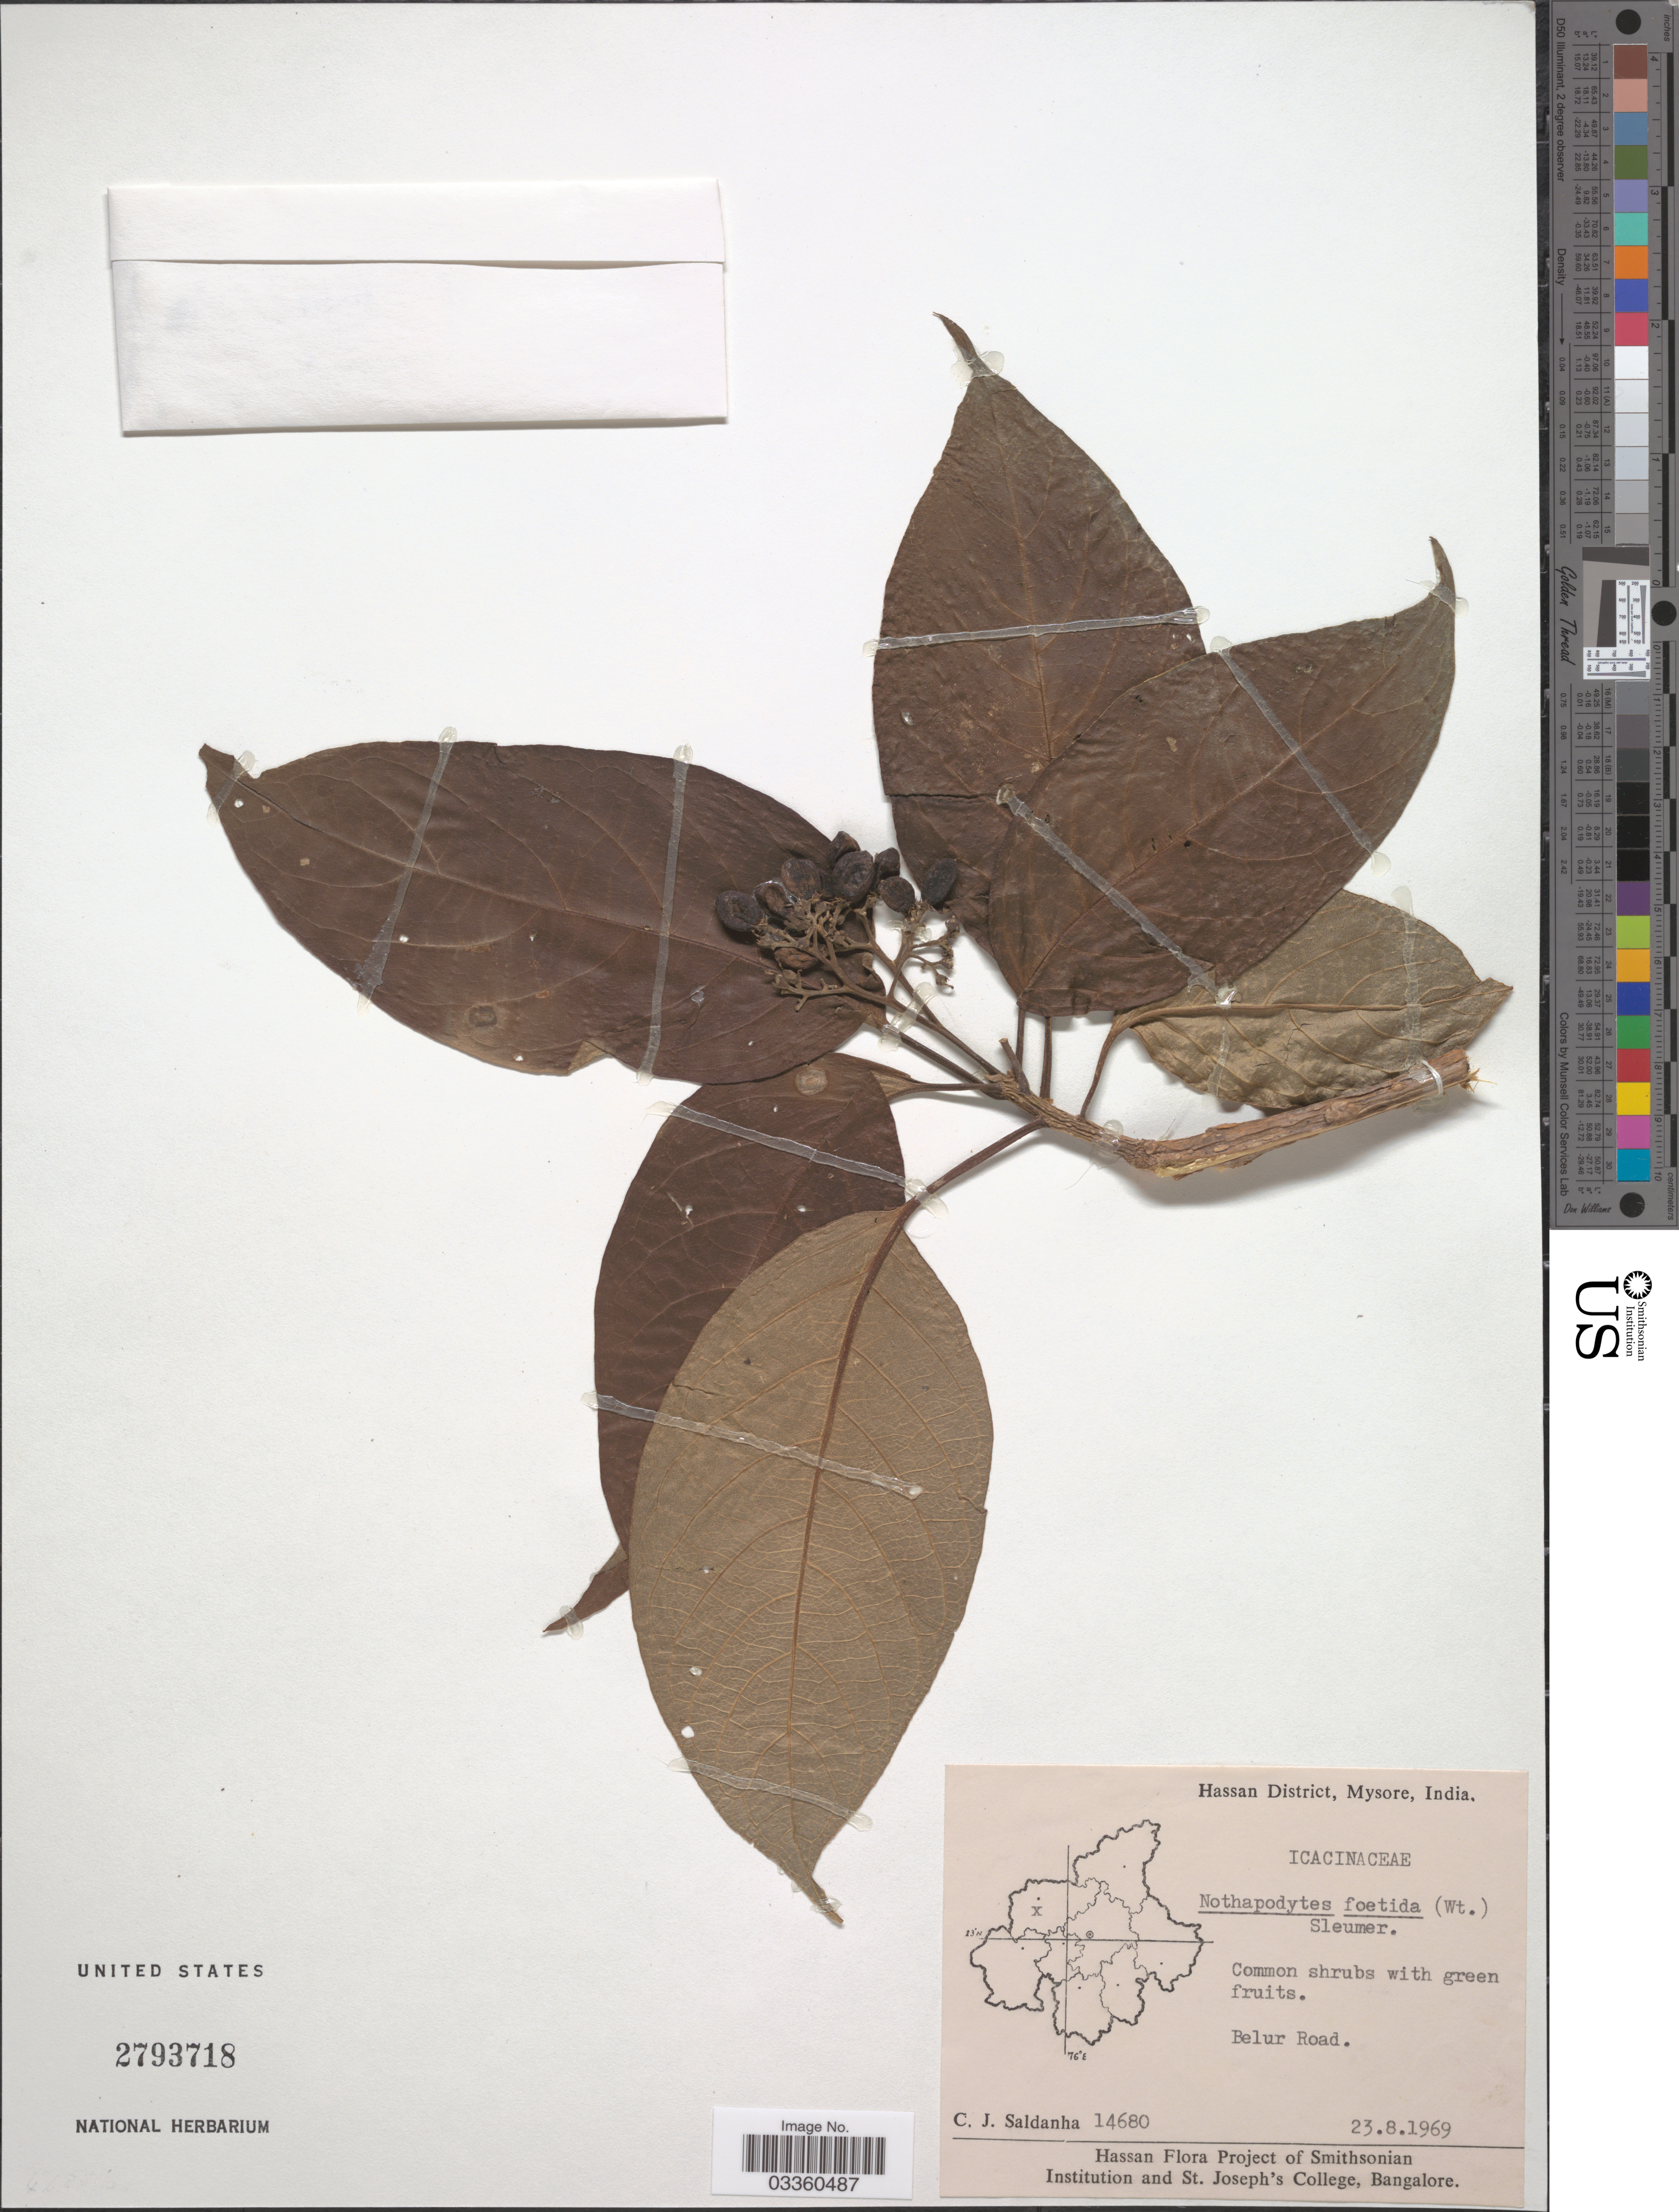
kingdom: Plantae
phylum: Tracheophyta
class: Magnoliopsida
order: Icacinales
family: Icacinaceae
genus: Nothapodytes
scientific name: Nothapodytes foetida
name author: (Wight) Sleumer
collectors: C. J. Saldanha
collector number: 14680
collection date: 1969-08-23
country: India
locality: Hassan District, Mysore. Belur Road.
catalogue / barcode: US 2793718